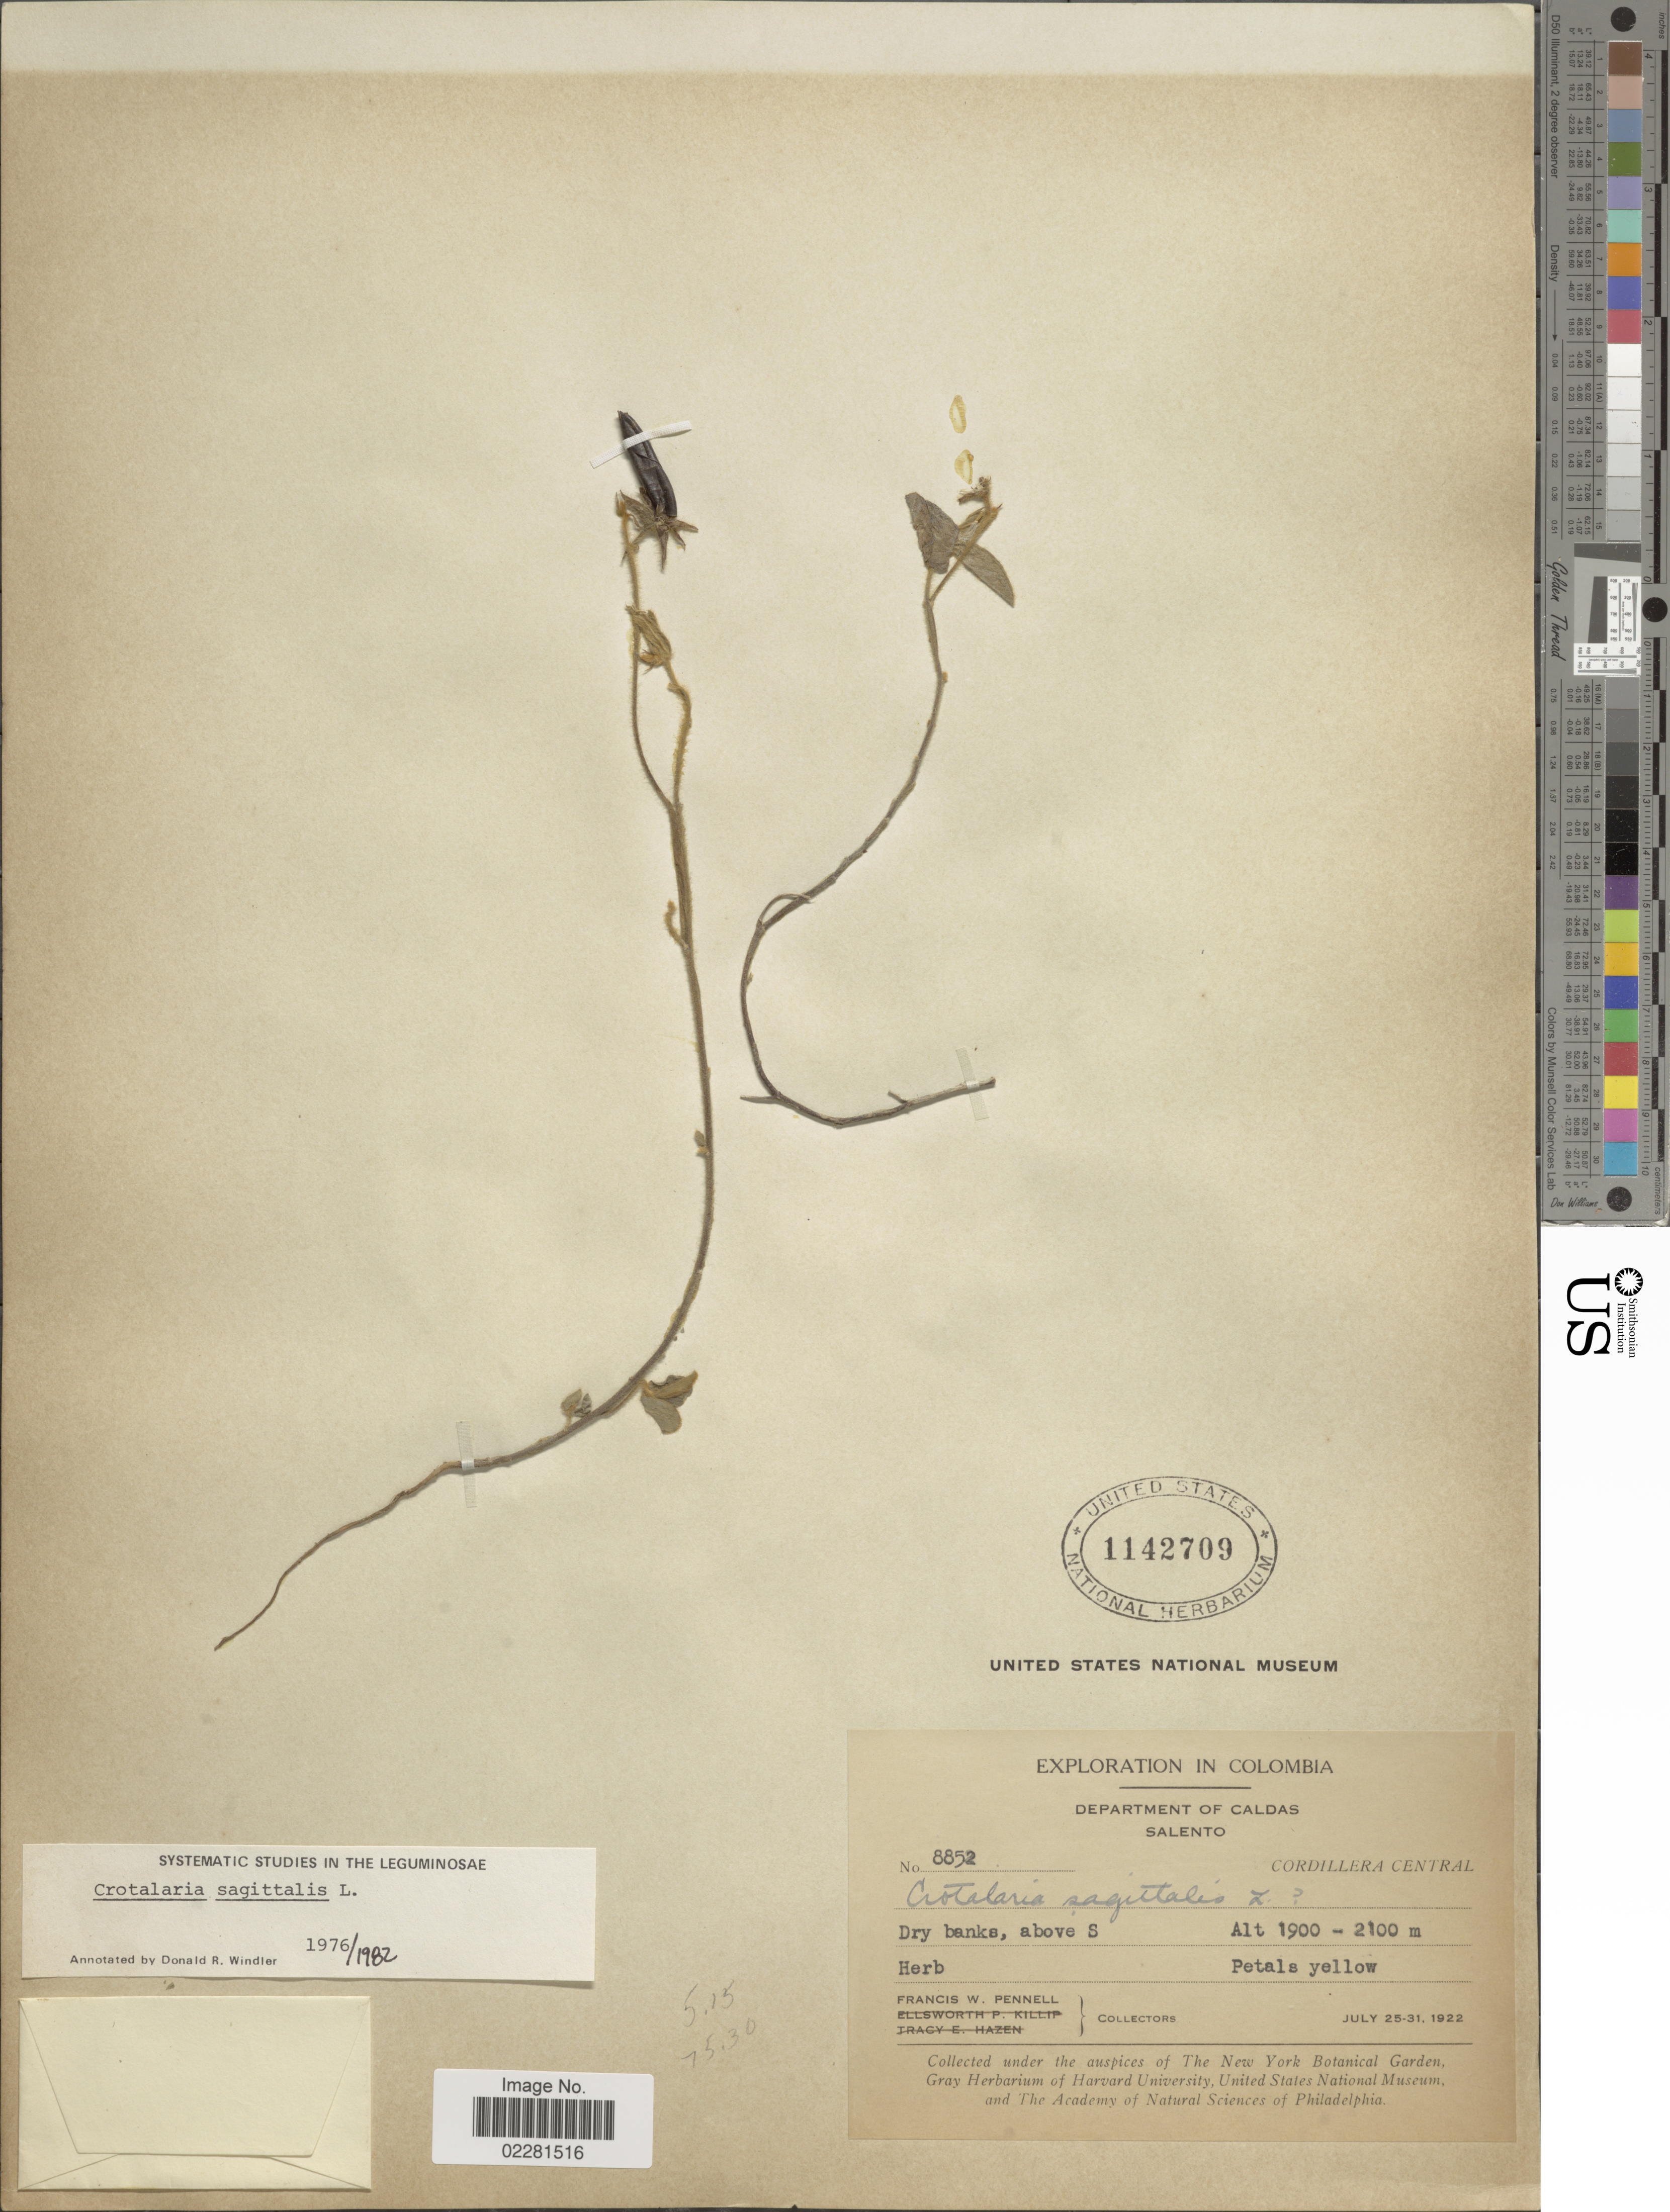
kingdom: Plantae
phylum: Tracheophyta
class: Magnoliopsida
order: Fabales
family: Fabaceae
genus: Crotalaria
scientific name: Crotalaria sagittalis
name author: L.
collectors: F. W. Pennell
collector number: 8852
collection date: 1922-07-25/1922-07-31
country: Colombia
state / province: Caldas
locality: Salento, Cordillera Central, above S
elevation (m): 1900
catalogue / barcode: US 1142709